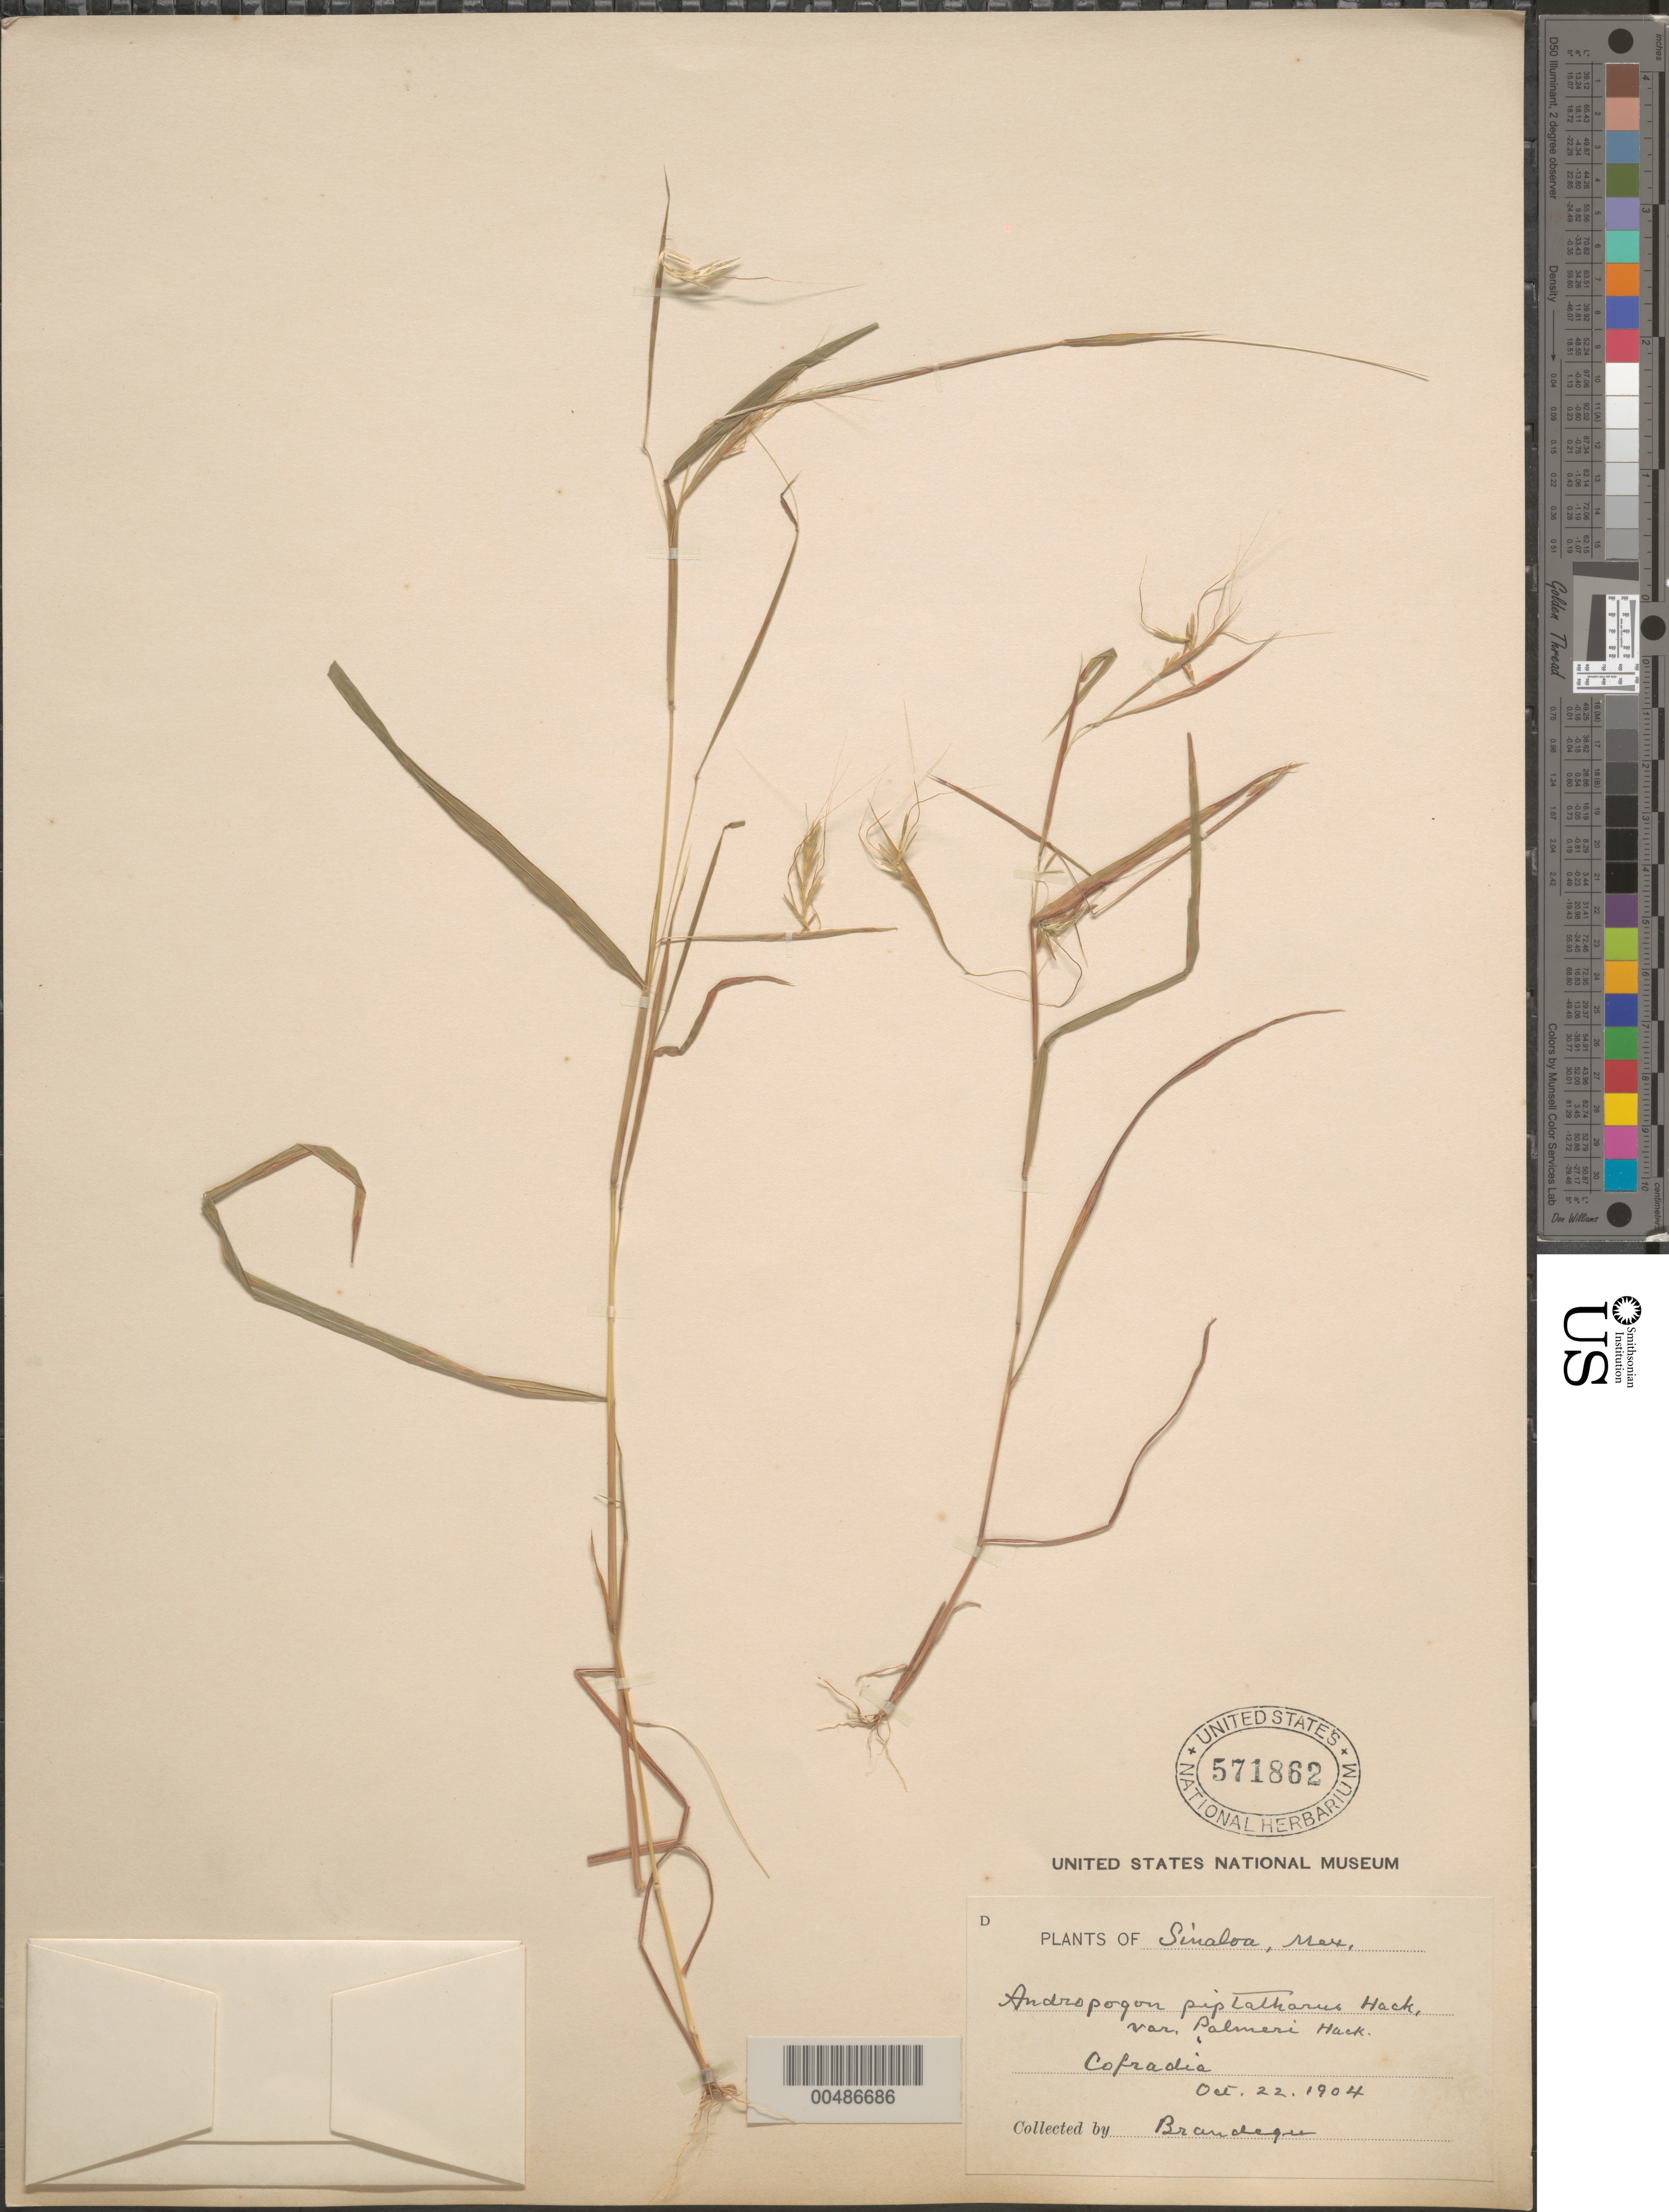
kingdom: Plantae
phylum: Tracheophyta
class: Liliopsida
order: Poales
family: Poaceae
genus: Euclasta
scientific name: Euclasta condylotricha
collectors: T. S. Brandegee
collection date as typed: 22 Oct 1904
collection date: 1904-10-22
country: Mexico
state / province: Sinaloa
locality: Cofradia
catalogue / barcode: US 571862